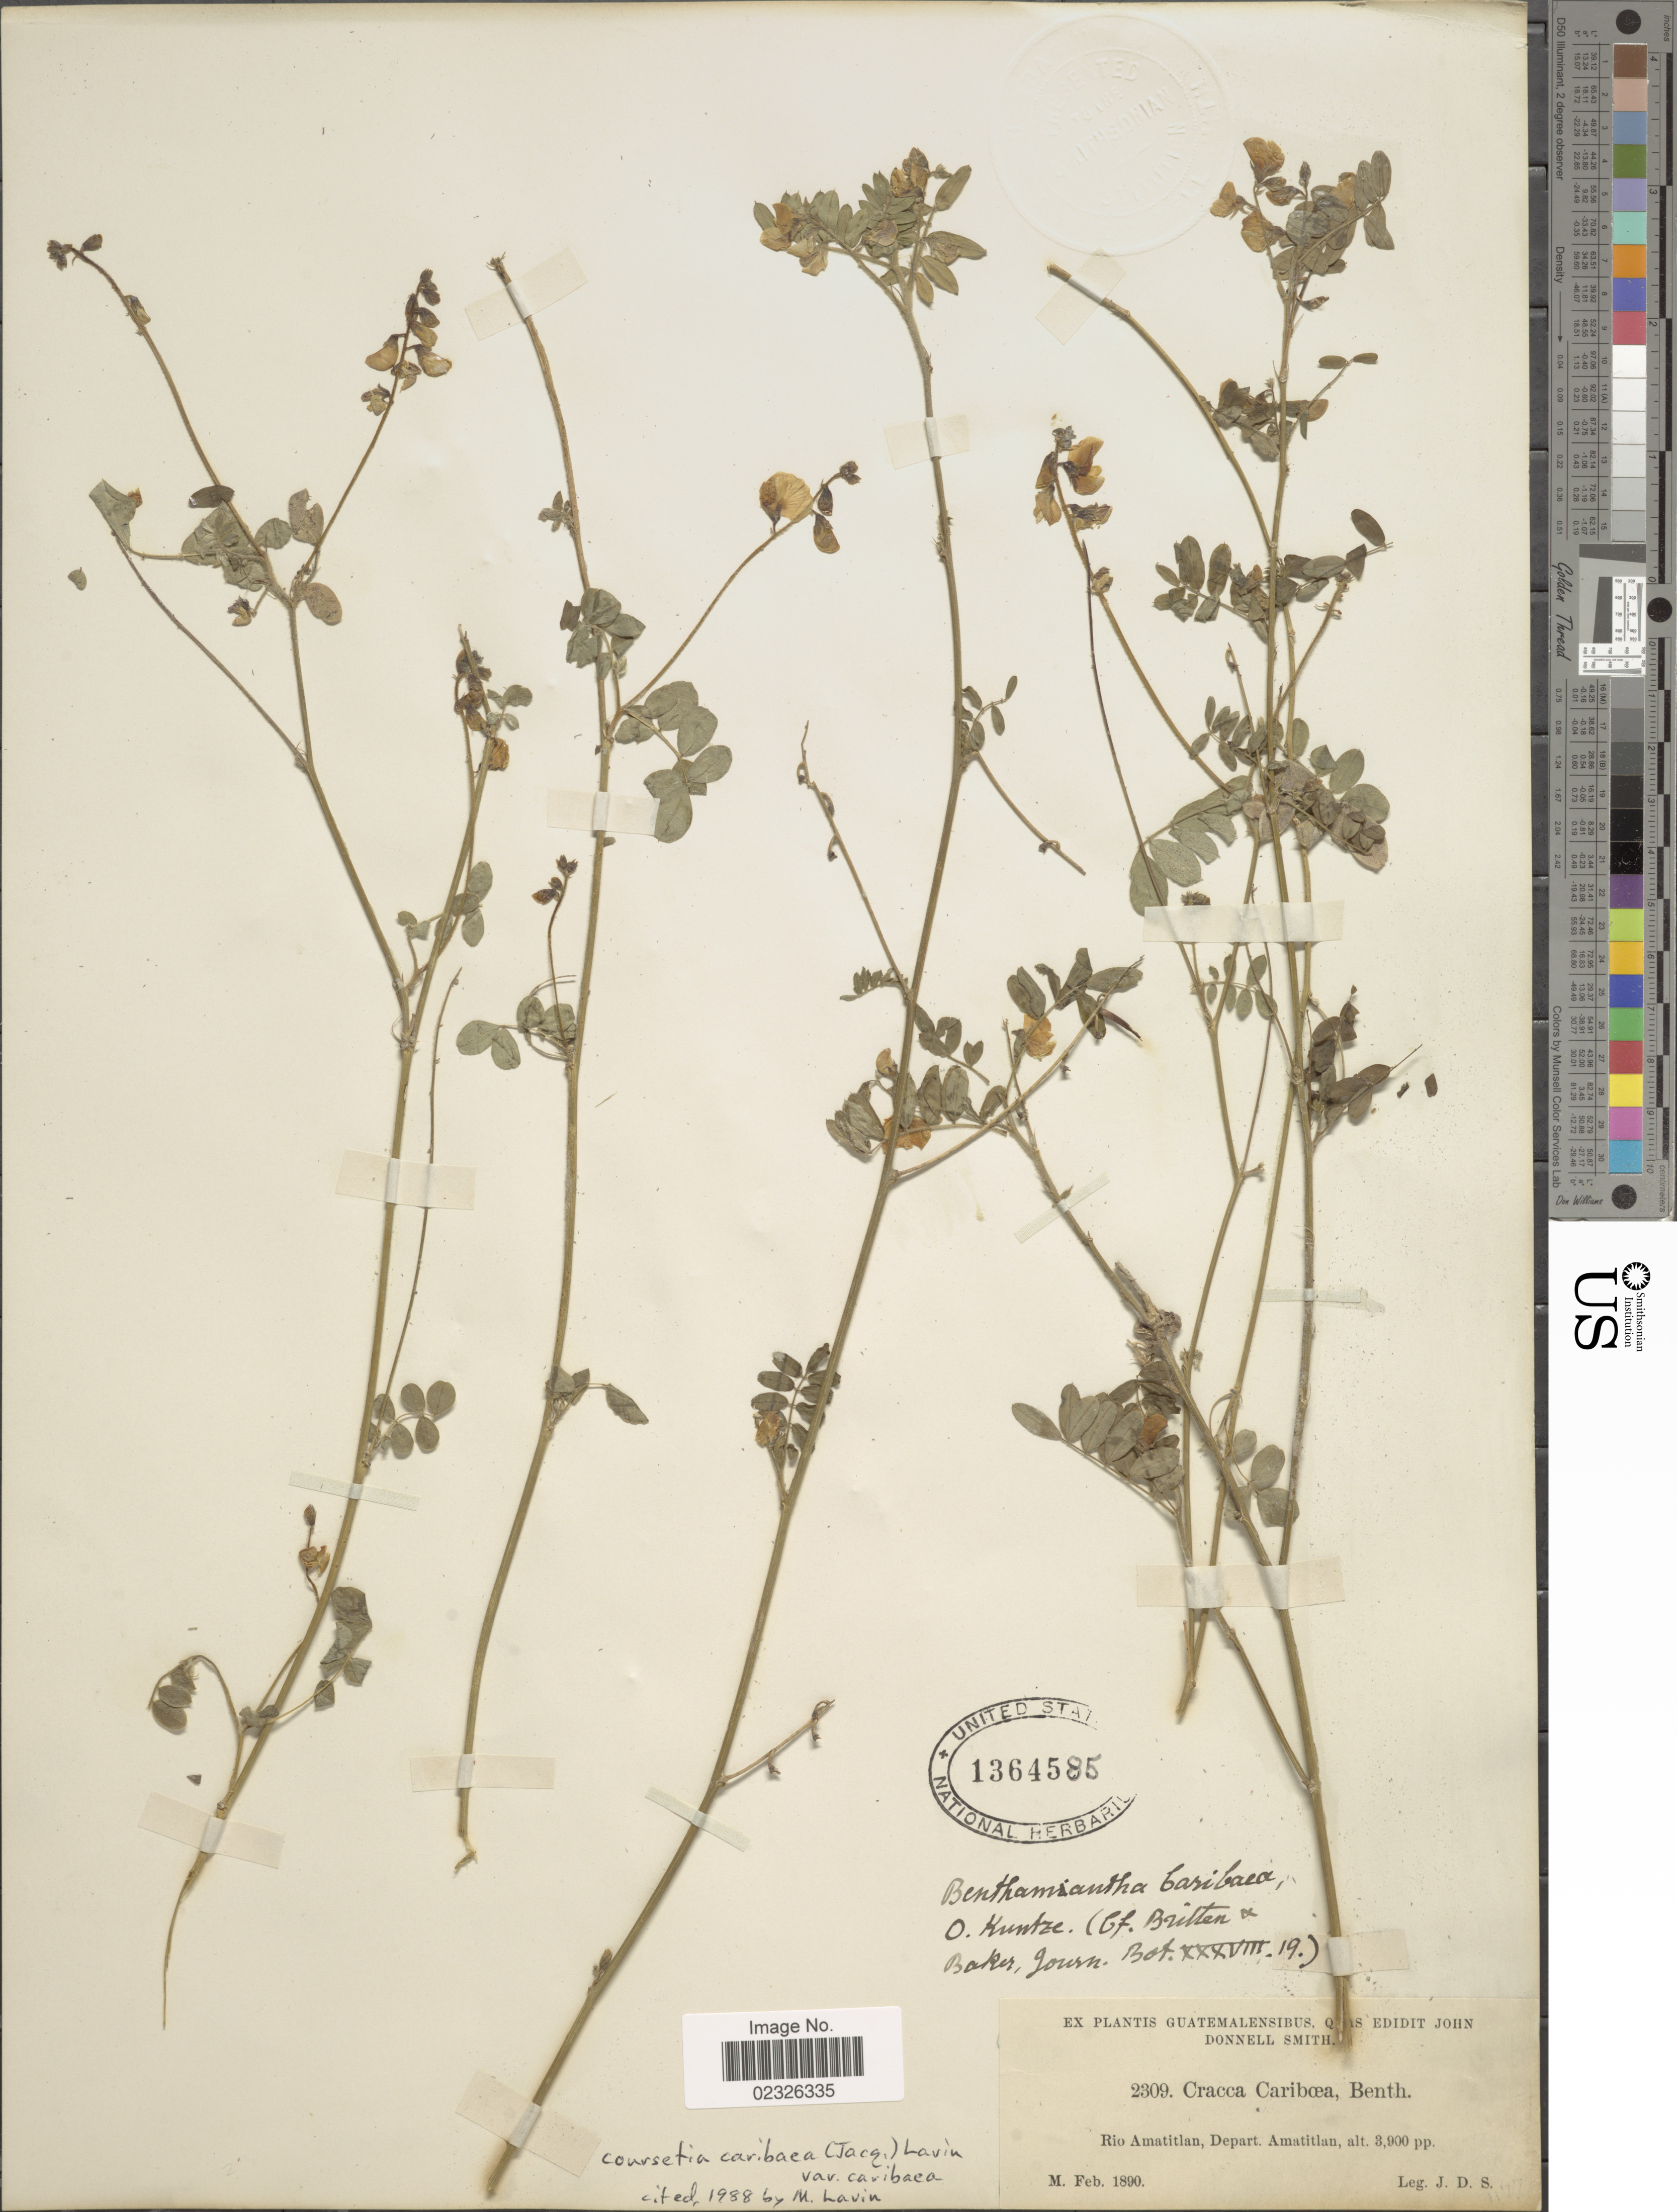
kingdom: Plantae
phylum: Tracheophyta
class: Magnoliopsida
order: Fabales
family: Fabaceae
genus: Coursetia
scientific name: Coursetia caribaea var. caribaea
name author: (Jacq.) Lavin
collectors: J. Donnell Smith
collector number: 2309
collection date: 1890-02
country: Guatemala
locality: Guatemalensibus. Rio Amatitlan, Depart. Amatitlan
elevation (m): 1189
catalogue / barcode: US 1364585